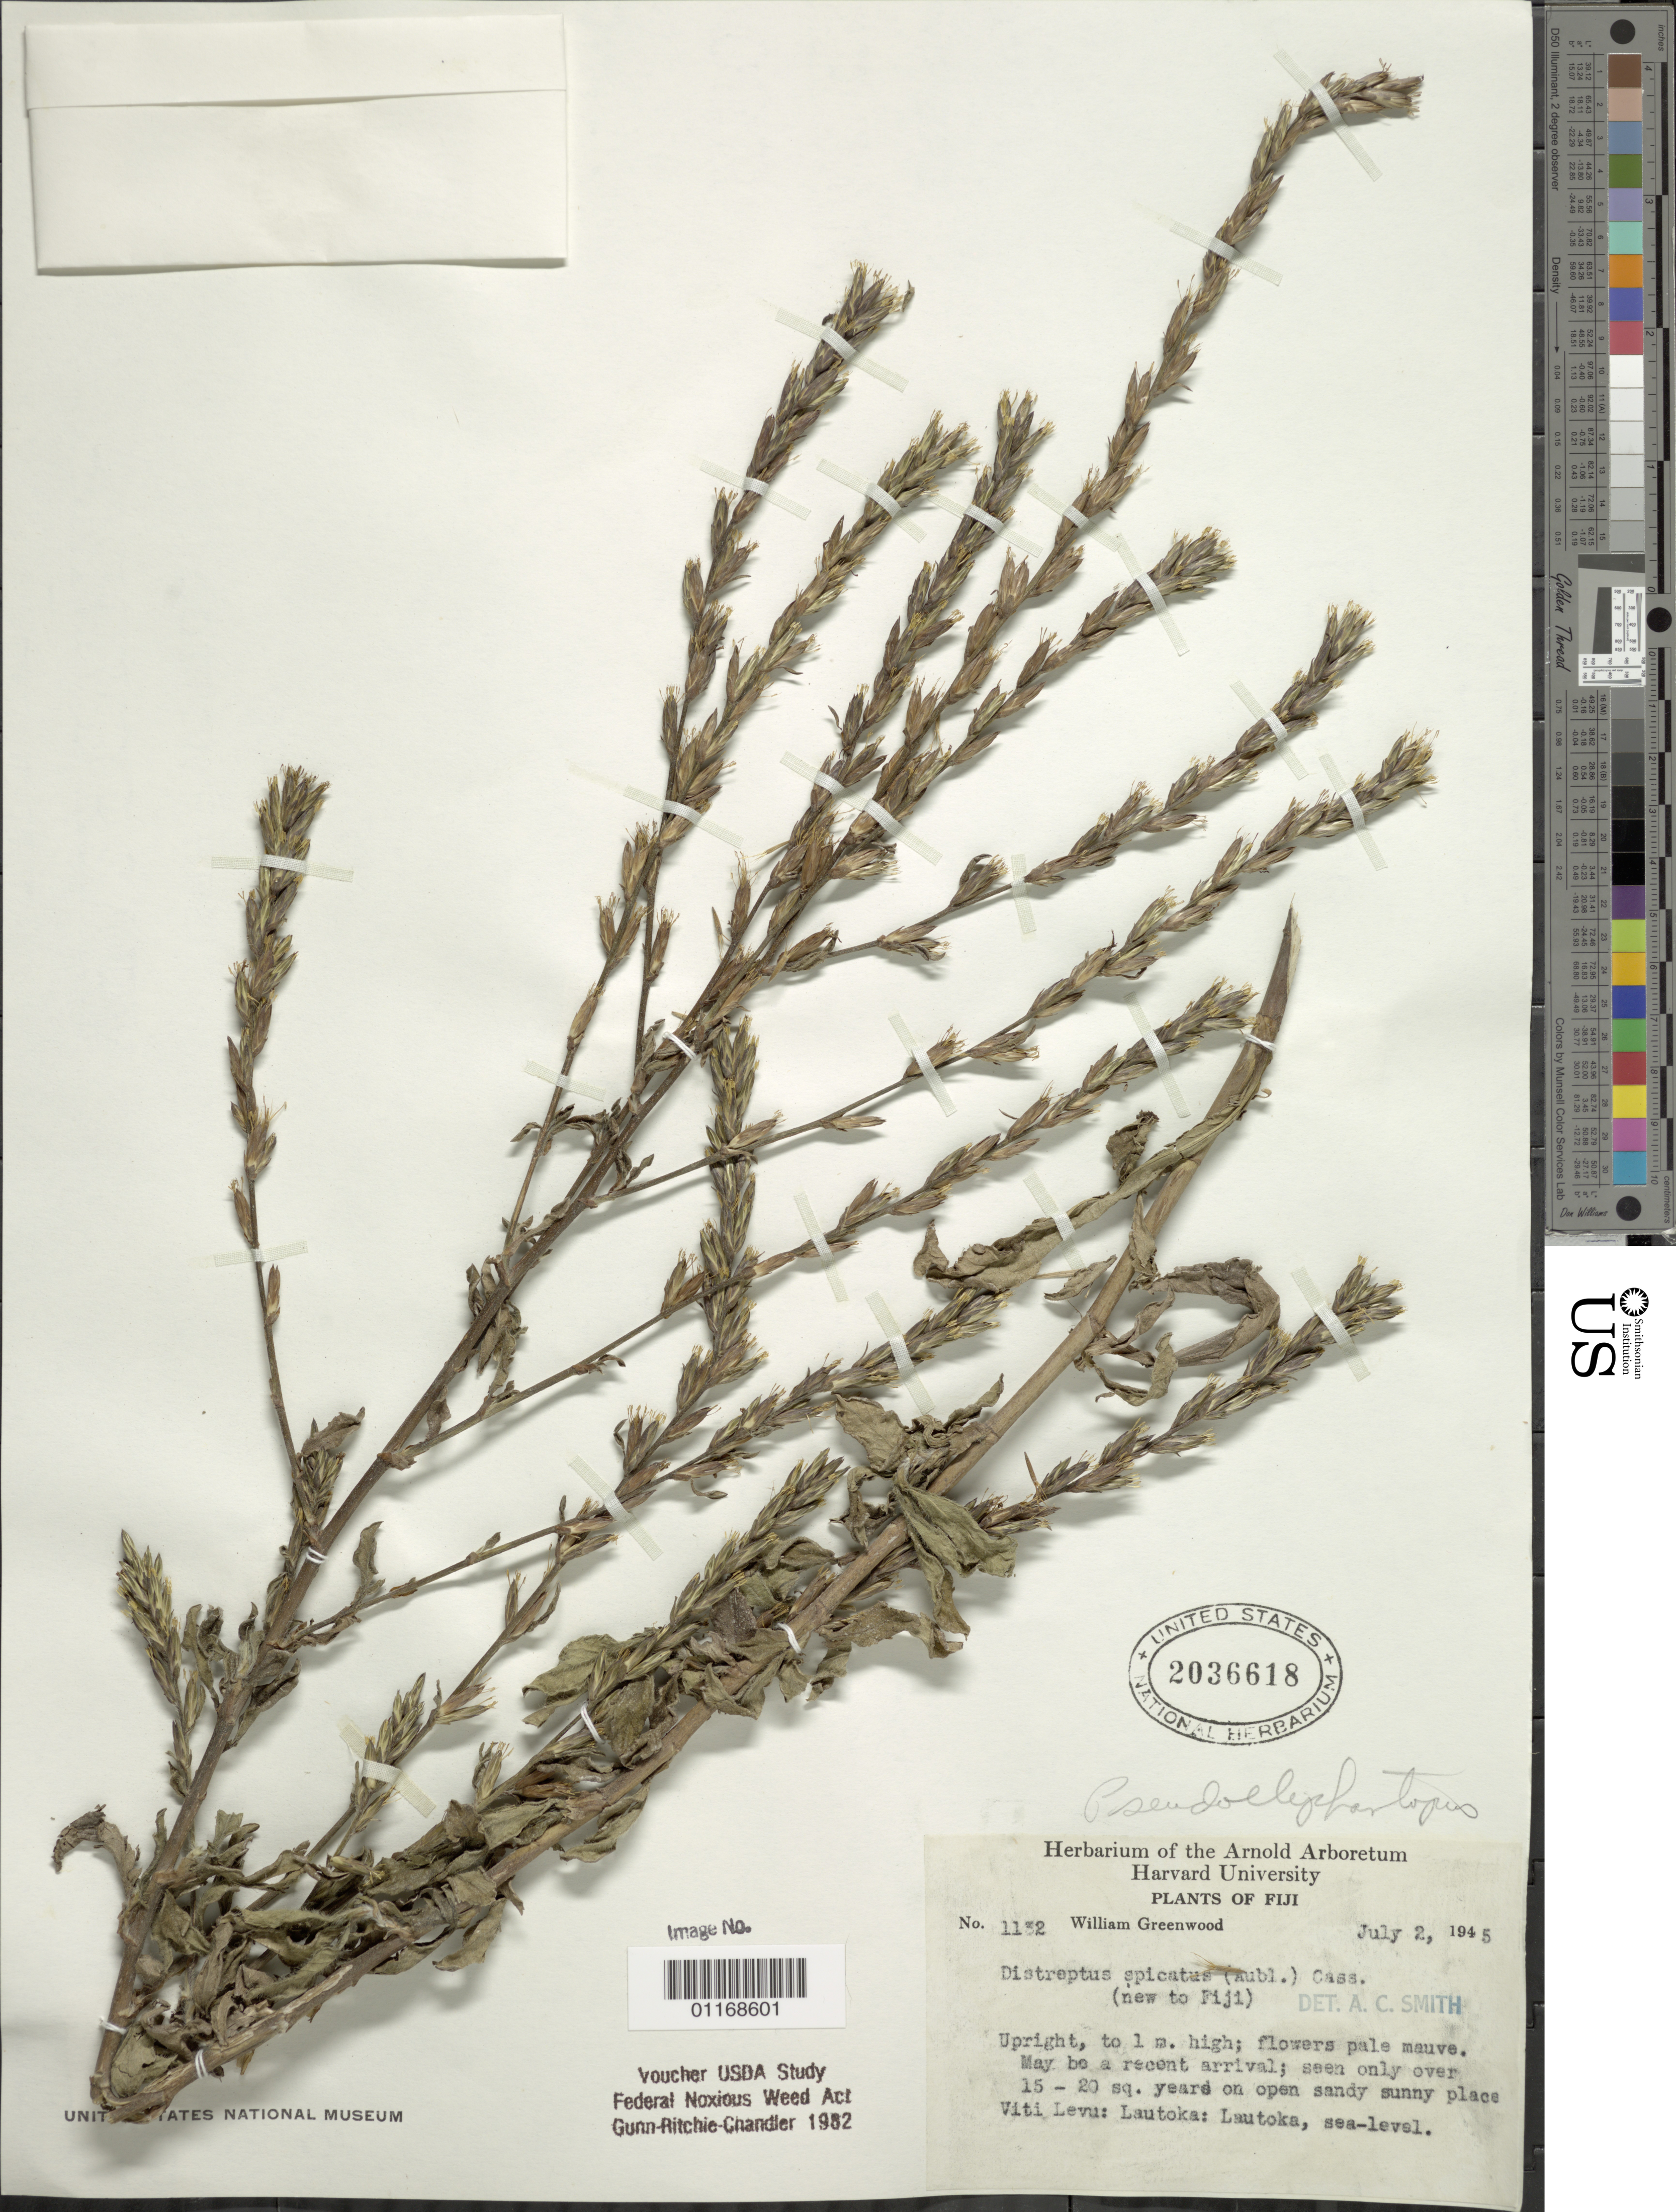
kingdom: Plantae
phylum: Tracheophyta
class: Magnoliopsida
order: Asterales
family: Asteraceae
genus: Pseudelephantopus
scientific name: Pseudelephantopus spicatus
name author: (Juss. ex Aubl.) C.F. Baker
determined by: Smith, A. C.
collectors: W. Greenwood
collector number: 1132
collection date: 1945-07-02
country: Fiji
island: Viti Levu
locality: Lautoka: Lautoka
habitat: open sunny places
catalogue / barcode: US 2036618